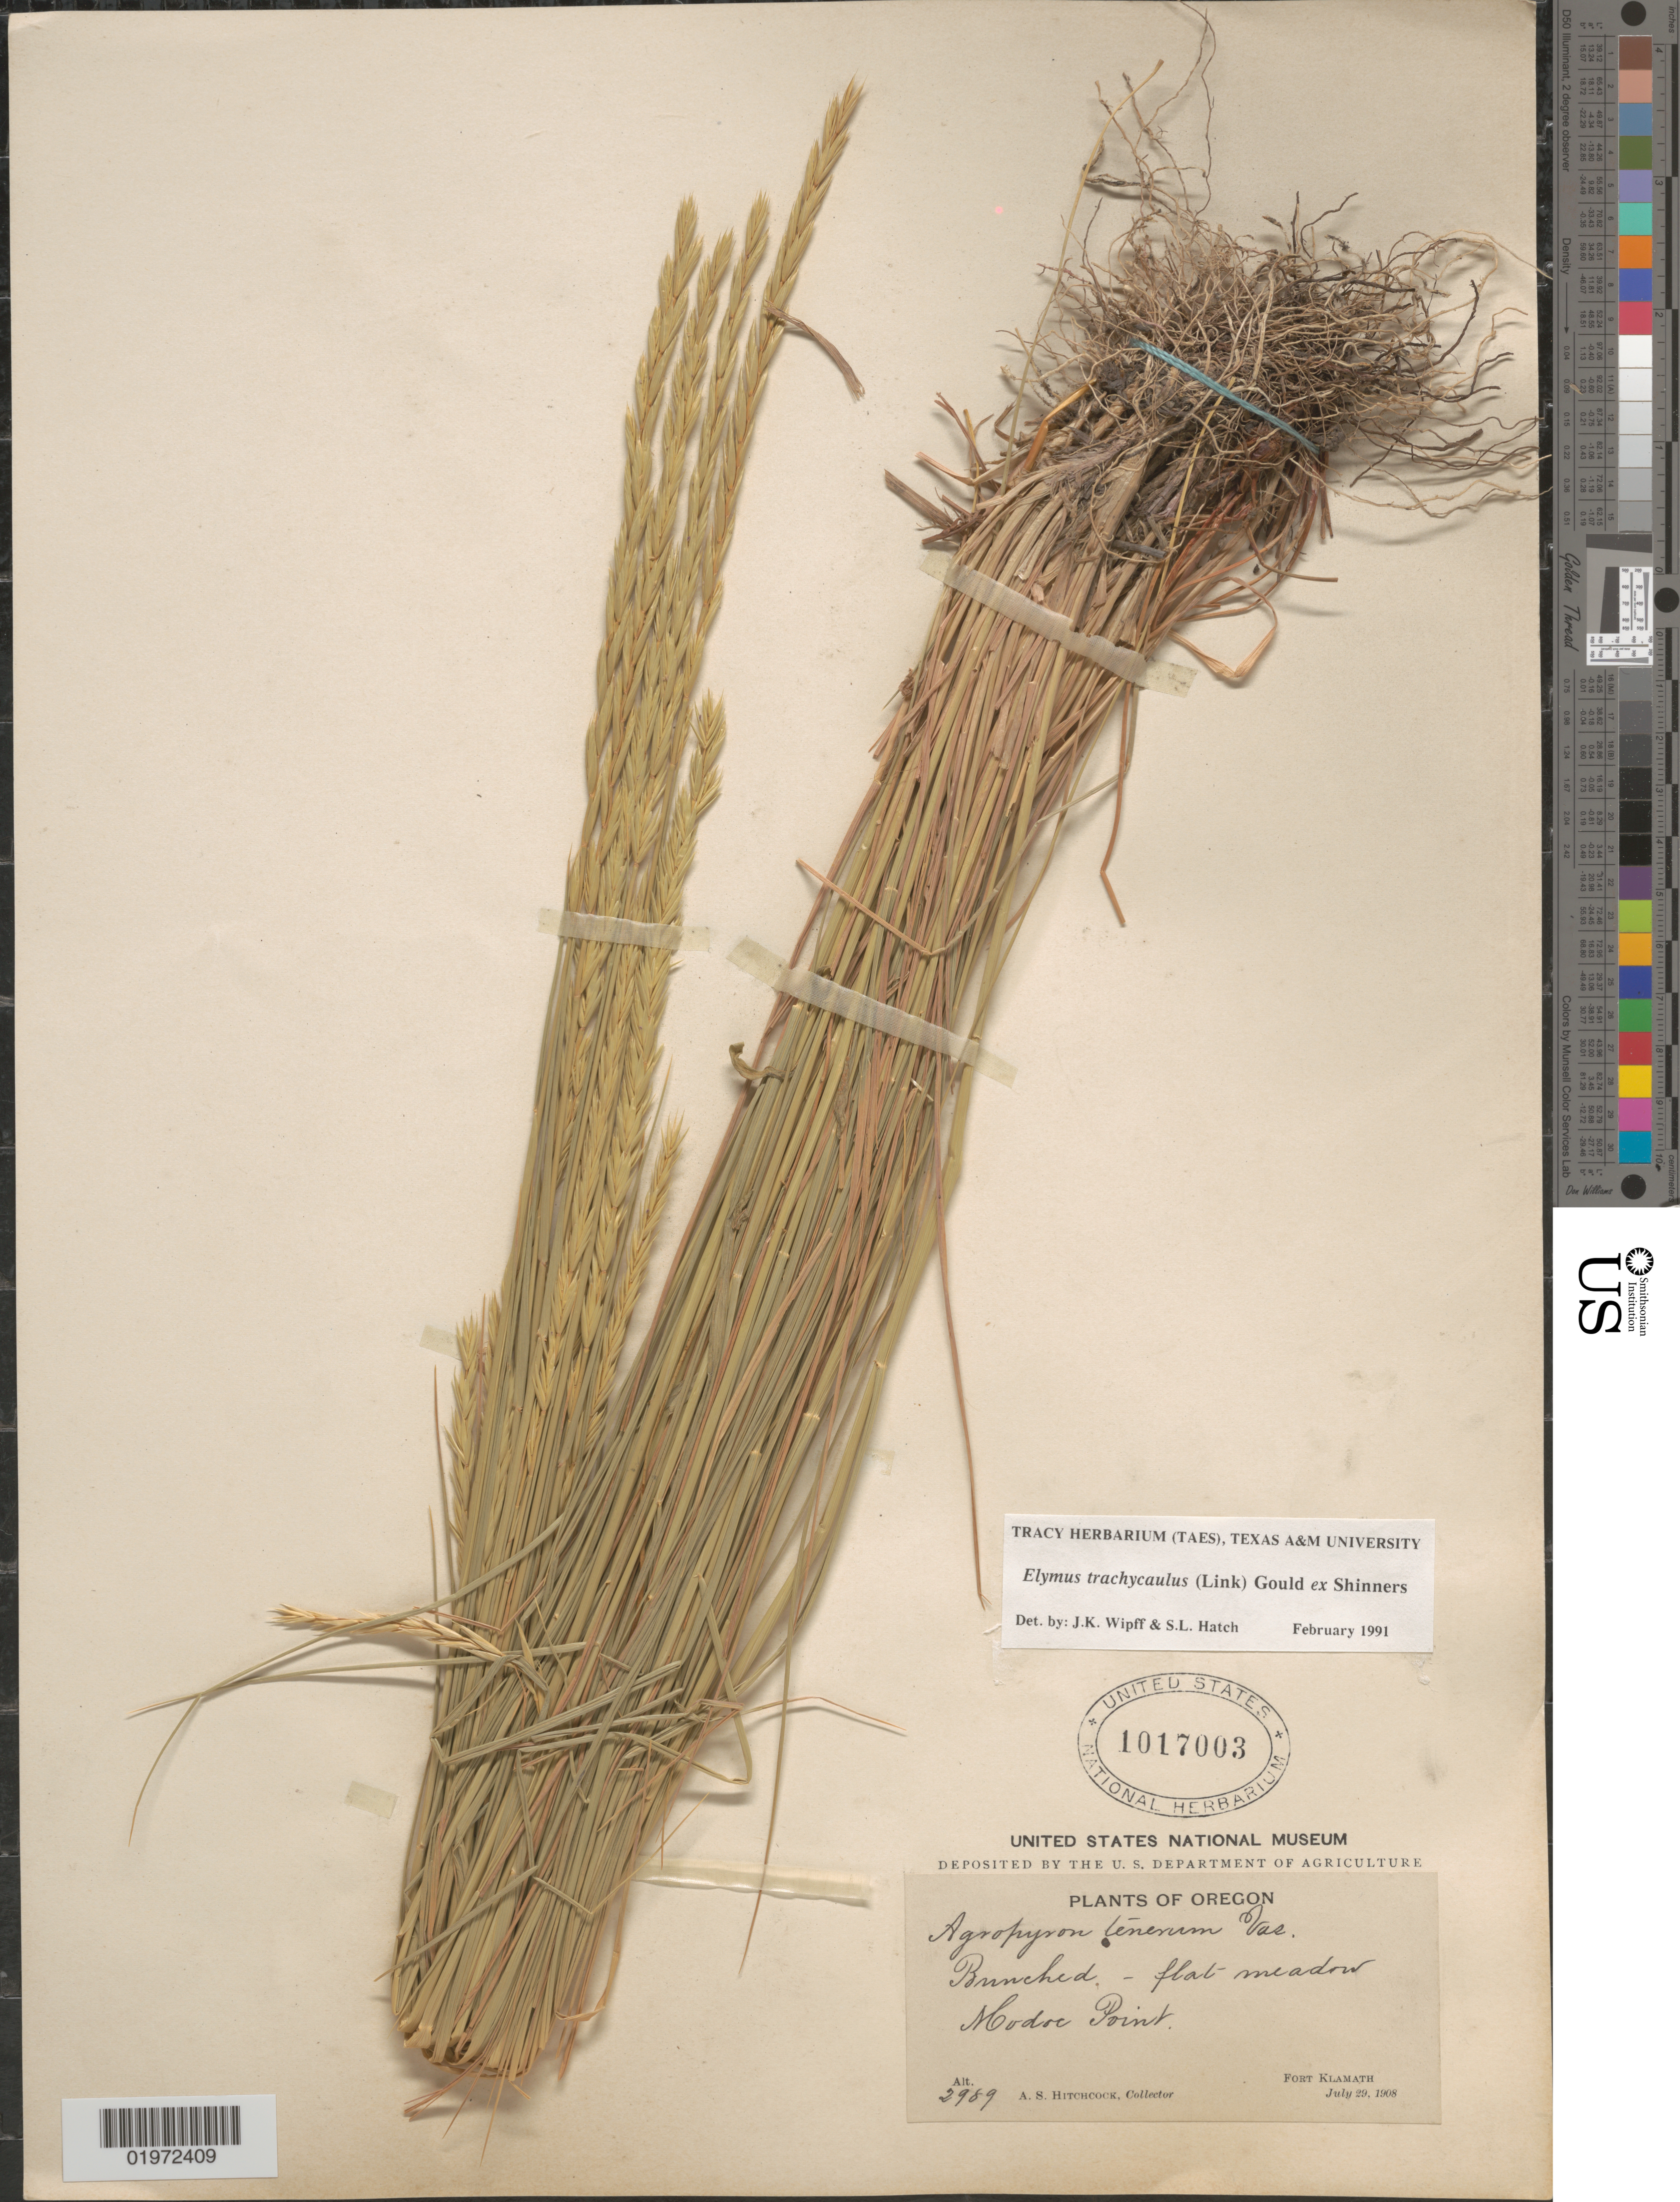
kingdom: Plantae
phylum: Tracheophyta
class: Liliopsida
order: Poales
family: Poaceae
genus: Elymus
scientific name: Elymus trachycaulus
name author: (Link) Gould ex Shinners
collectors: A. S. Hitchcock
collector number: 2989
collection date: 1908-07-29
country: United States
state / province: Oregon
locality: Bunched, - flat meadow. Modoc Point. Fort Klamath.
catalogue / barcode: US 1017003